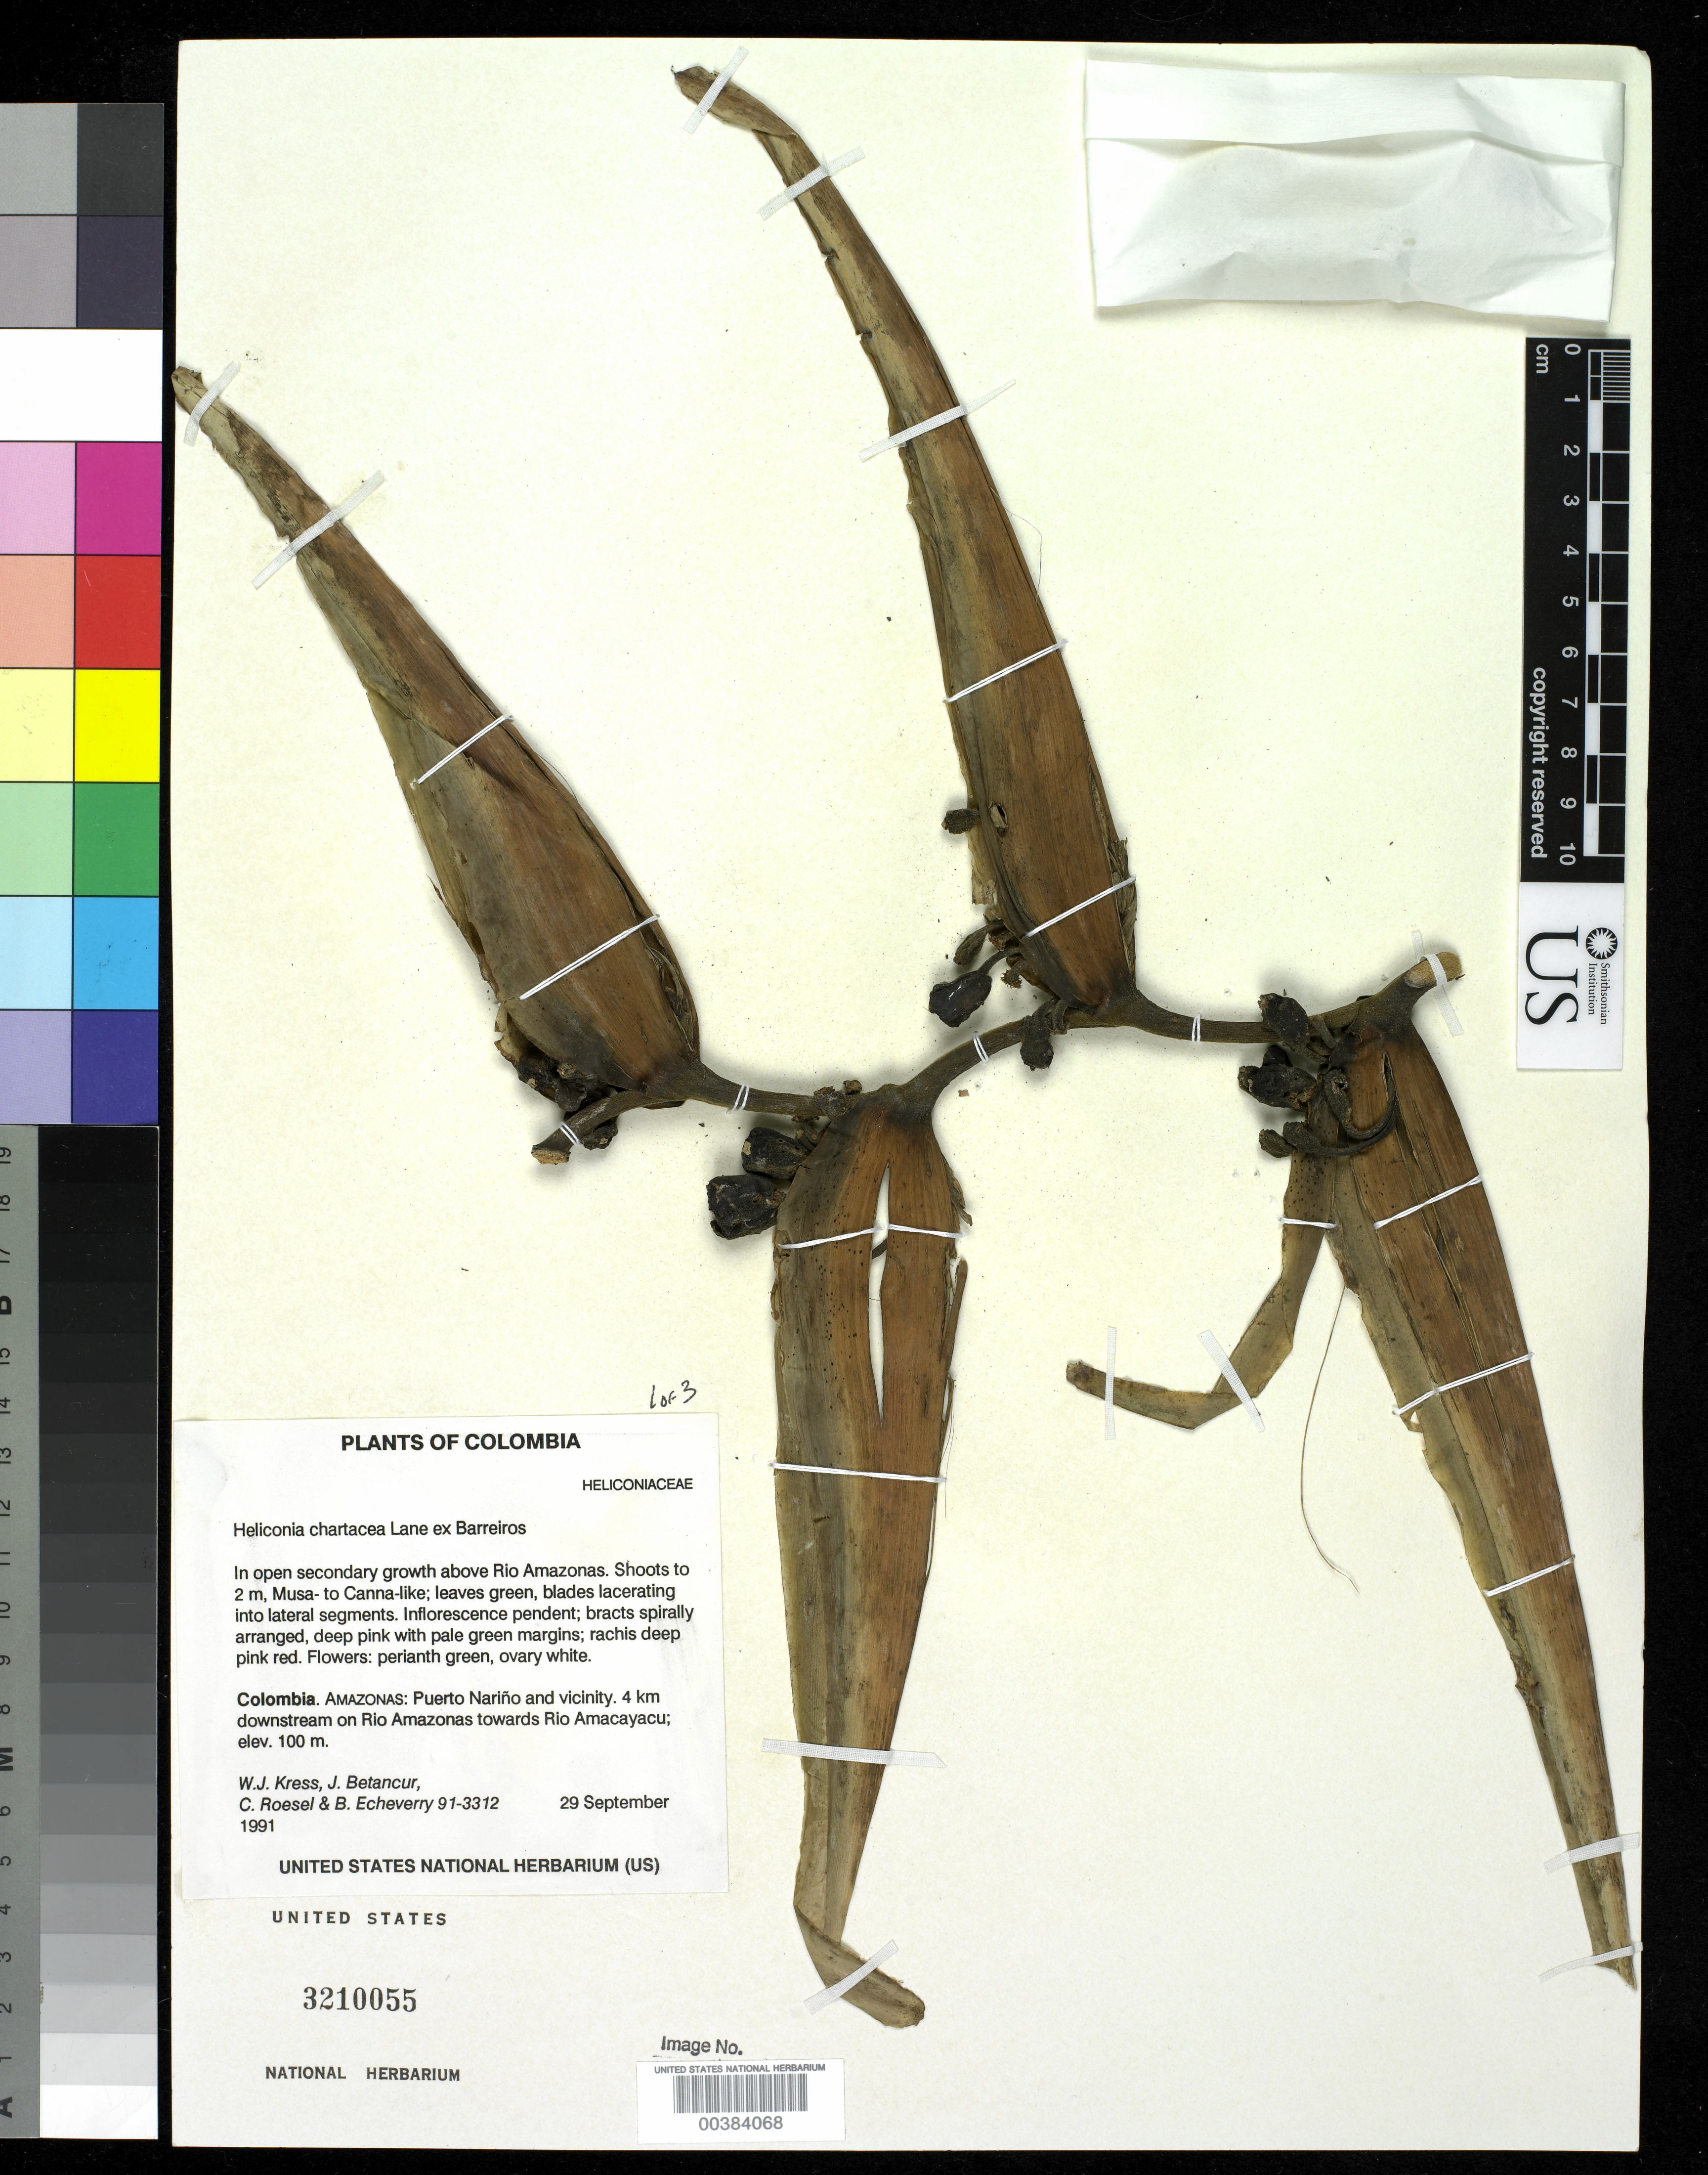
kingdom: Plantae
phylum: Tracheophyta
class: Liliopsida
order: Zingiberales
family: Heliconiaceae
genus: Heliconia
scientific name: Heliconia chartacea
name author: Lane ex Barreiros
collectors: W. J. Kress, J. C. Betancur, C. S. Roesel & B. Echeverry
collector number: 91-3312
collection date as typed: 29 Sep 1991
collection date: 1991-09-29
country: Colombia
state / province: Amazônas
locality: Puerto Narino and vicinity. downstream on Rio Amazonas towards Rio Amaca-Yacu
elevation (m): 100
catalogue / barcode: US 3210055